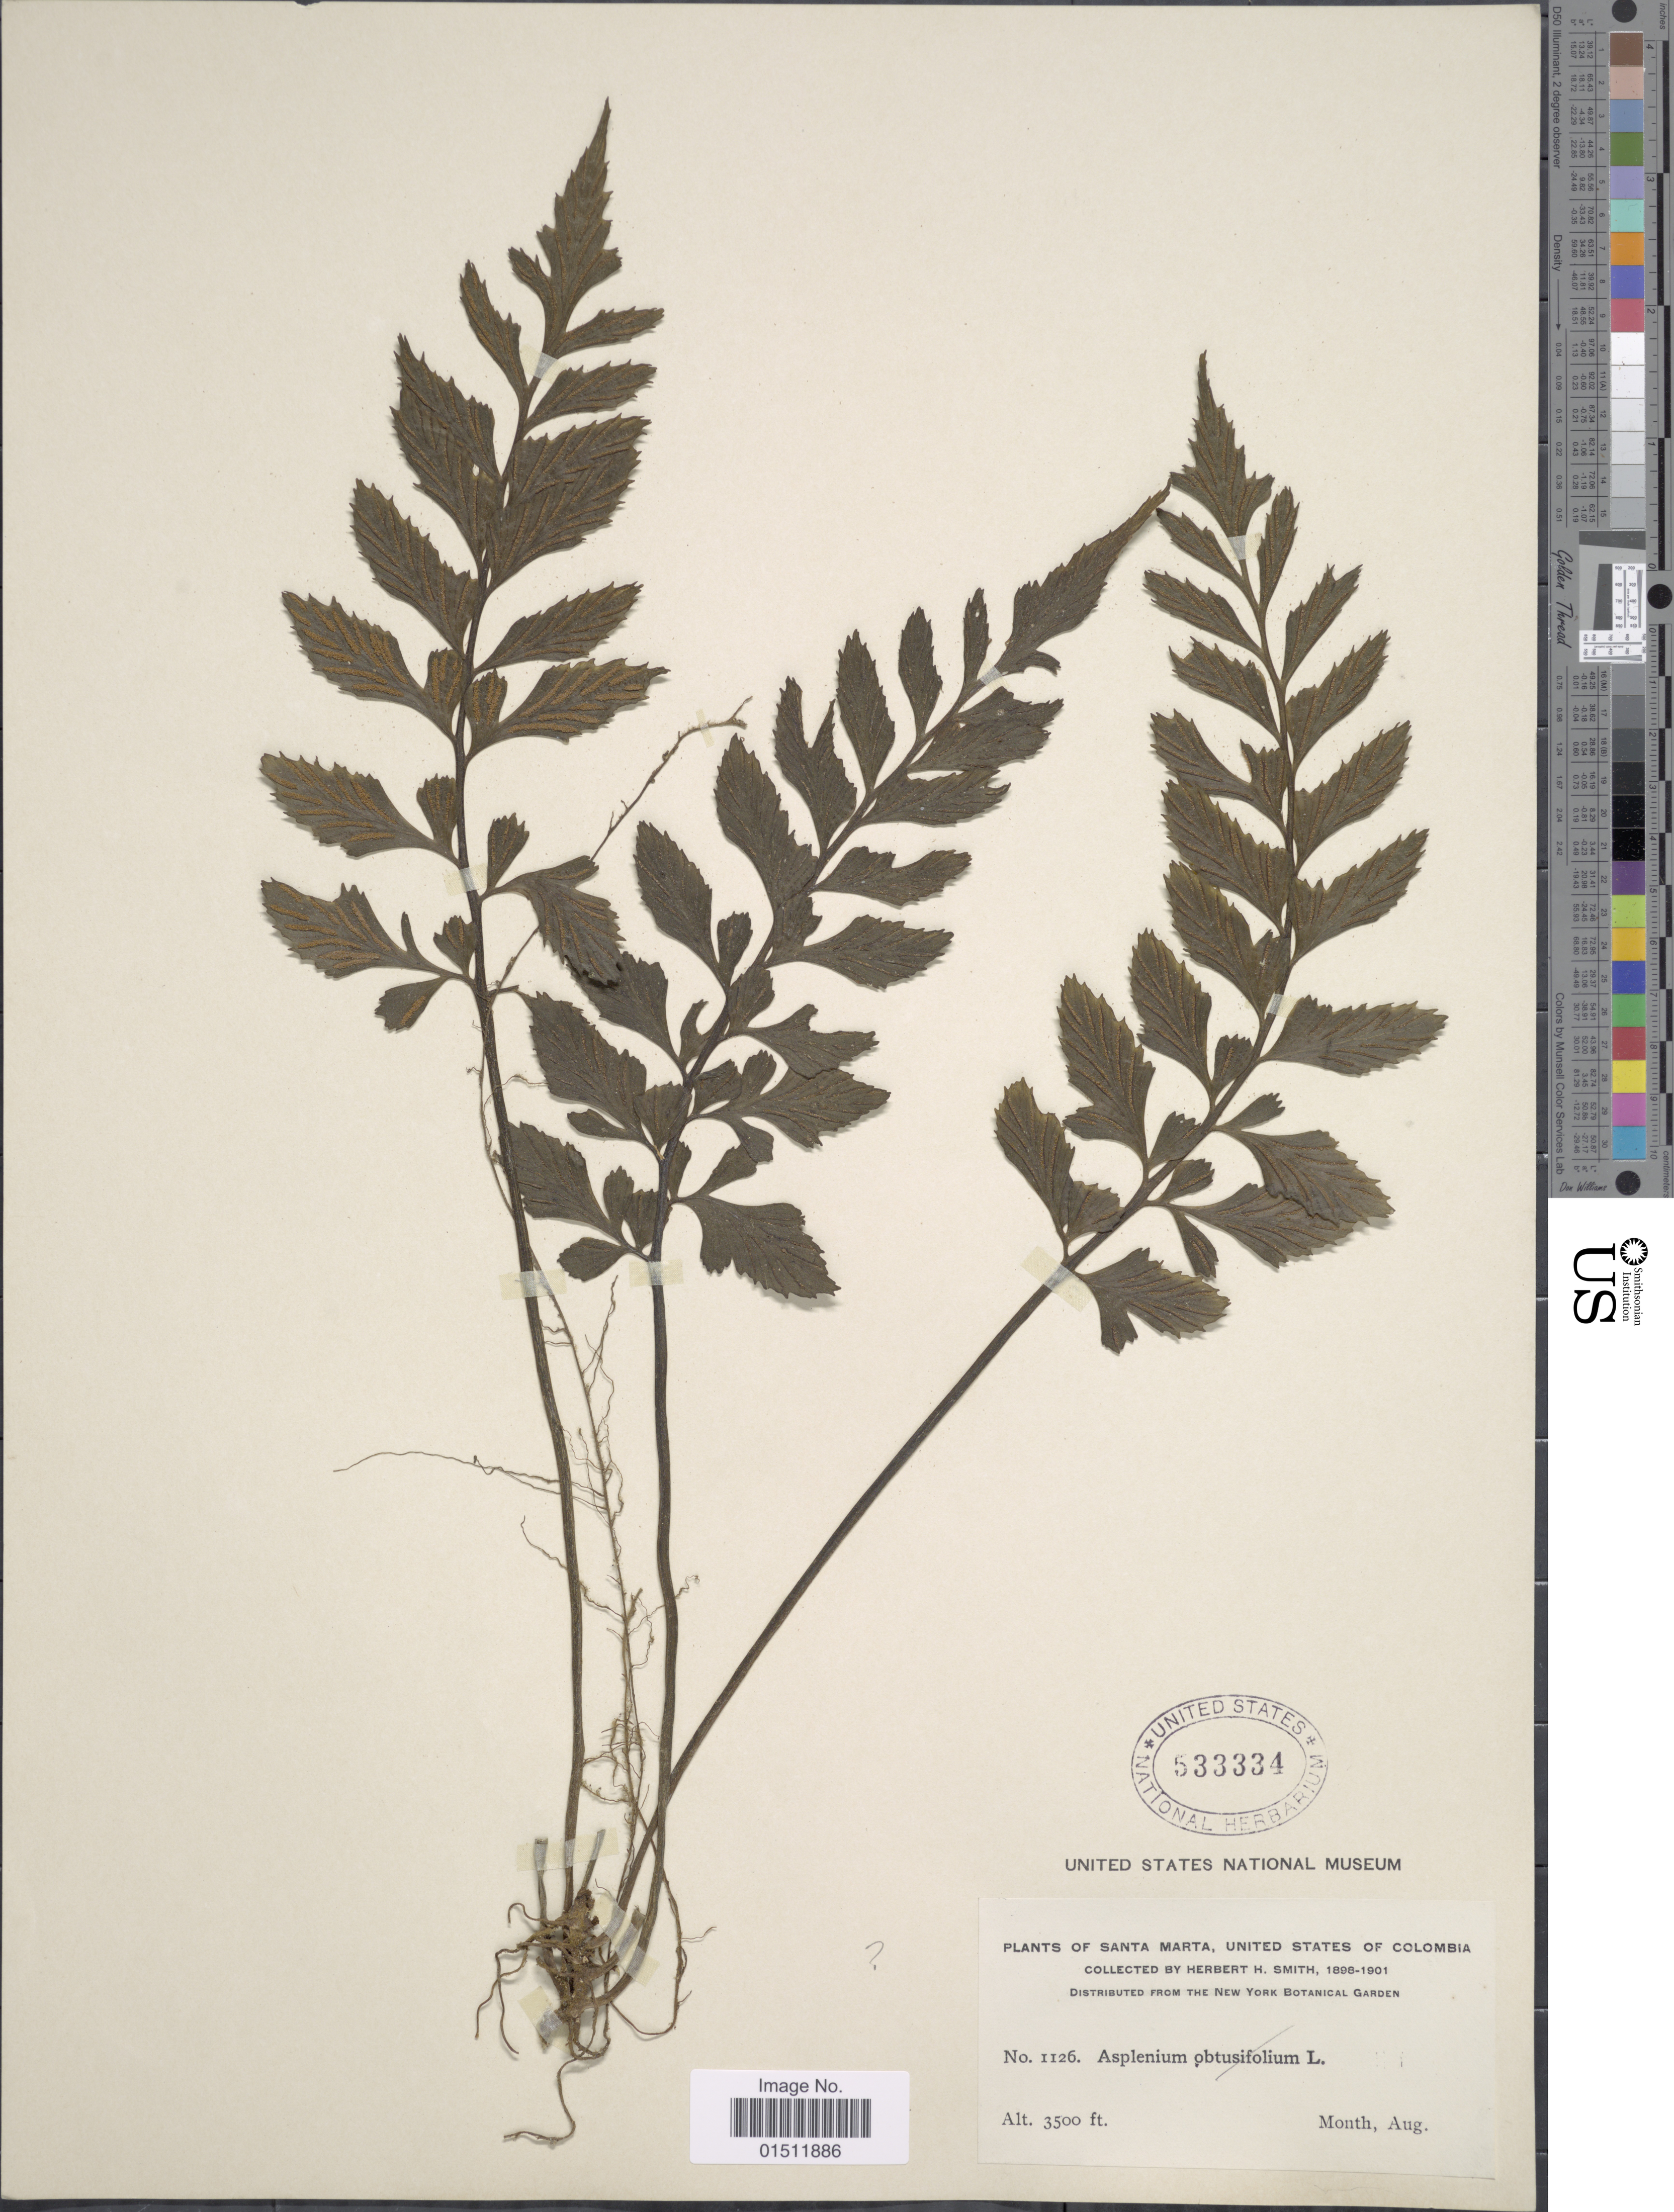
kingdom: Plantae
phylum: Tracheophyta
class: Polypodiopsida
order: Polypodiales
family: Aspleniaceae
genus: Asplenium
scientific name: Asplenium obtusifolium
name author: L.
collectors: Herbert H. Smith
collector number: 1126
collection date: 1898-08/1901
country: Colombia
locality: Santa Marta, United States of Colombia.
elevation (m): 1067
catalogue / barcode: US 533334